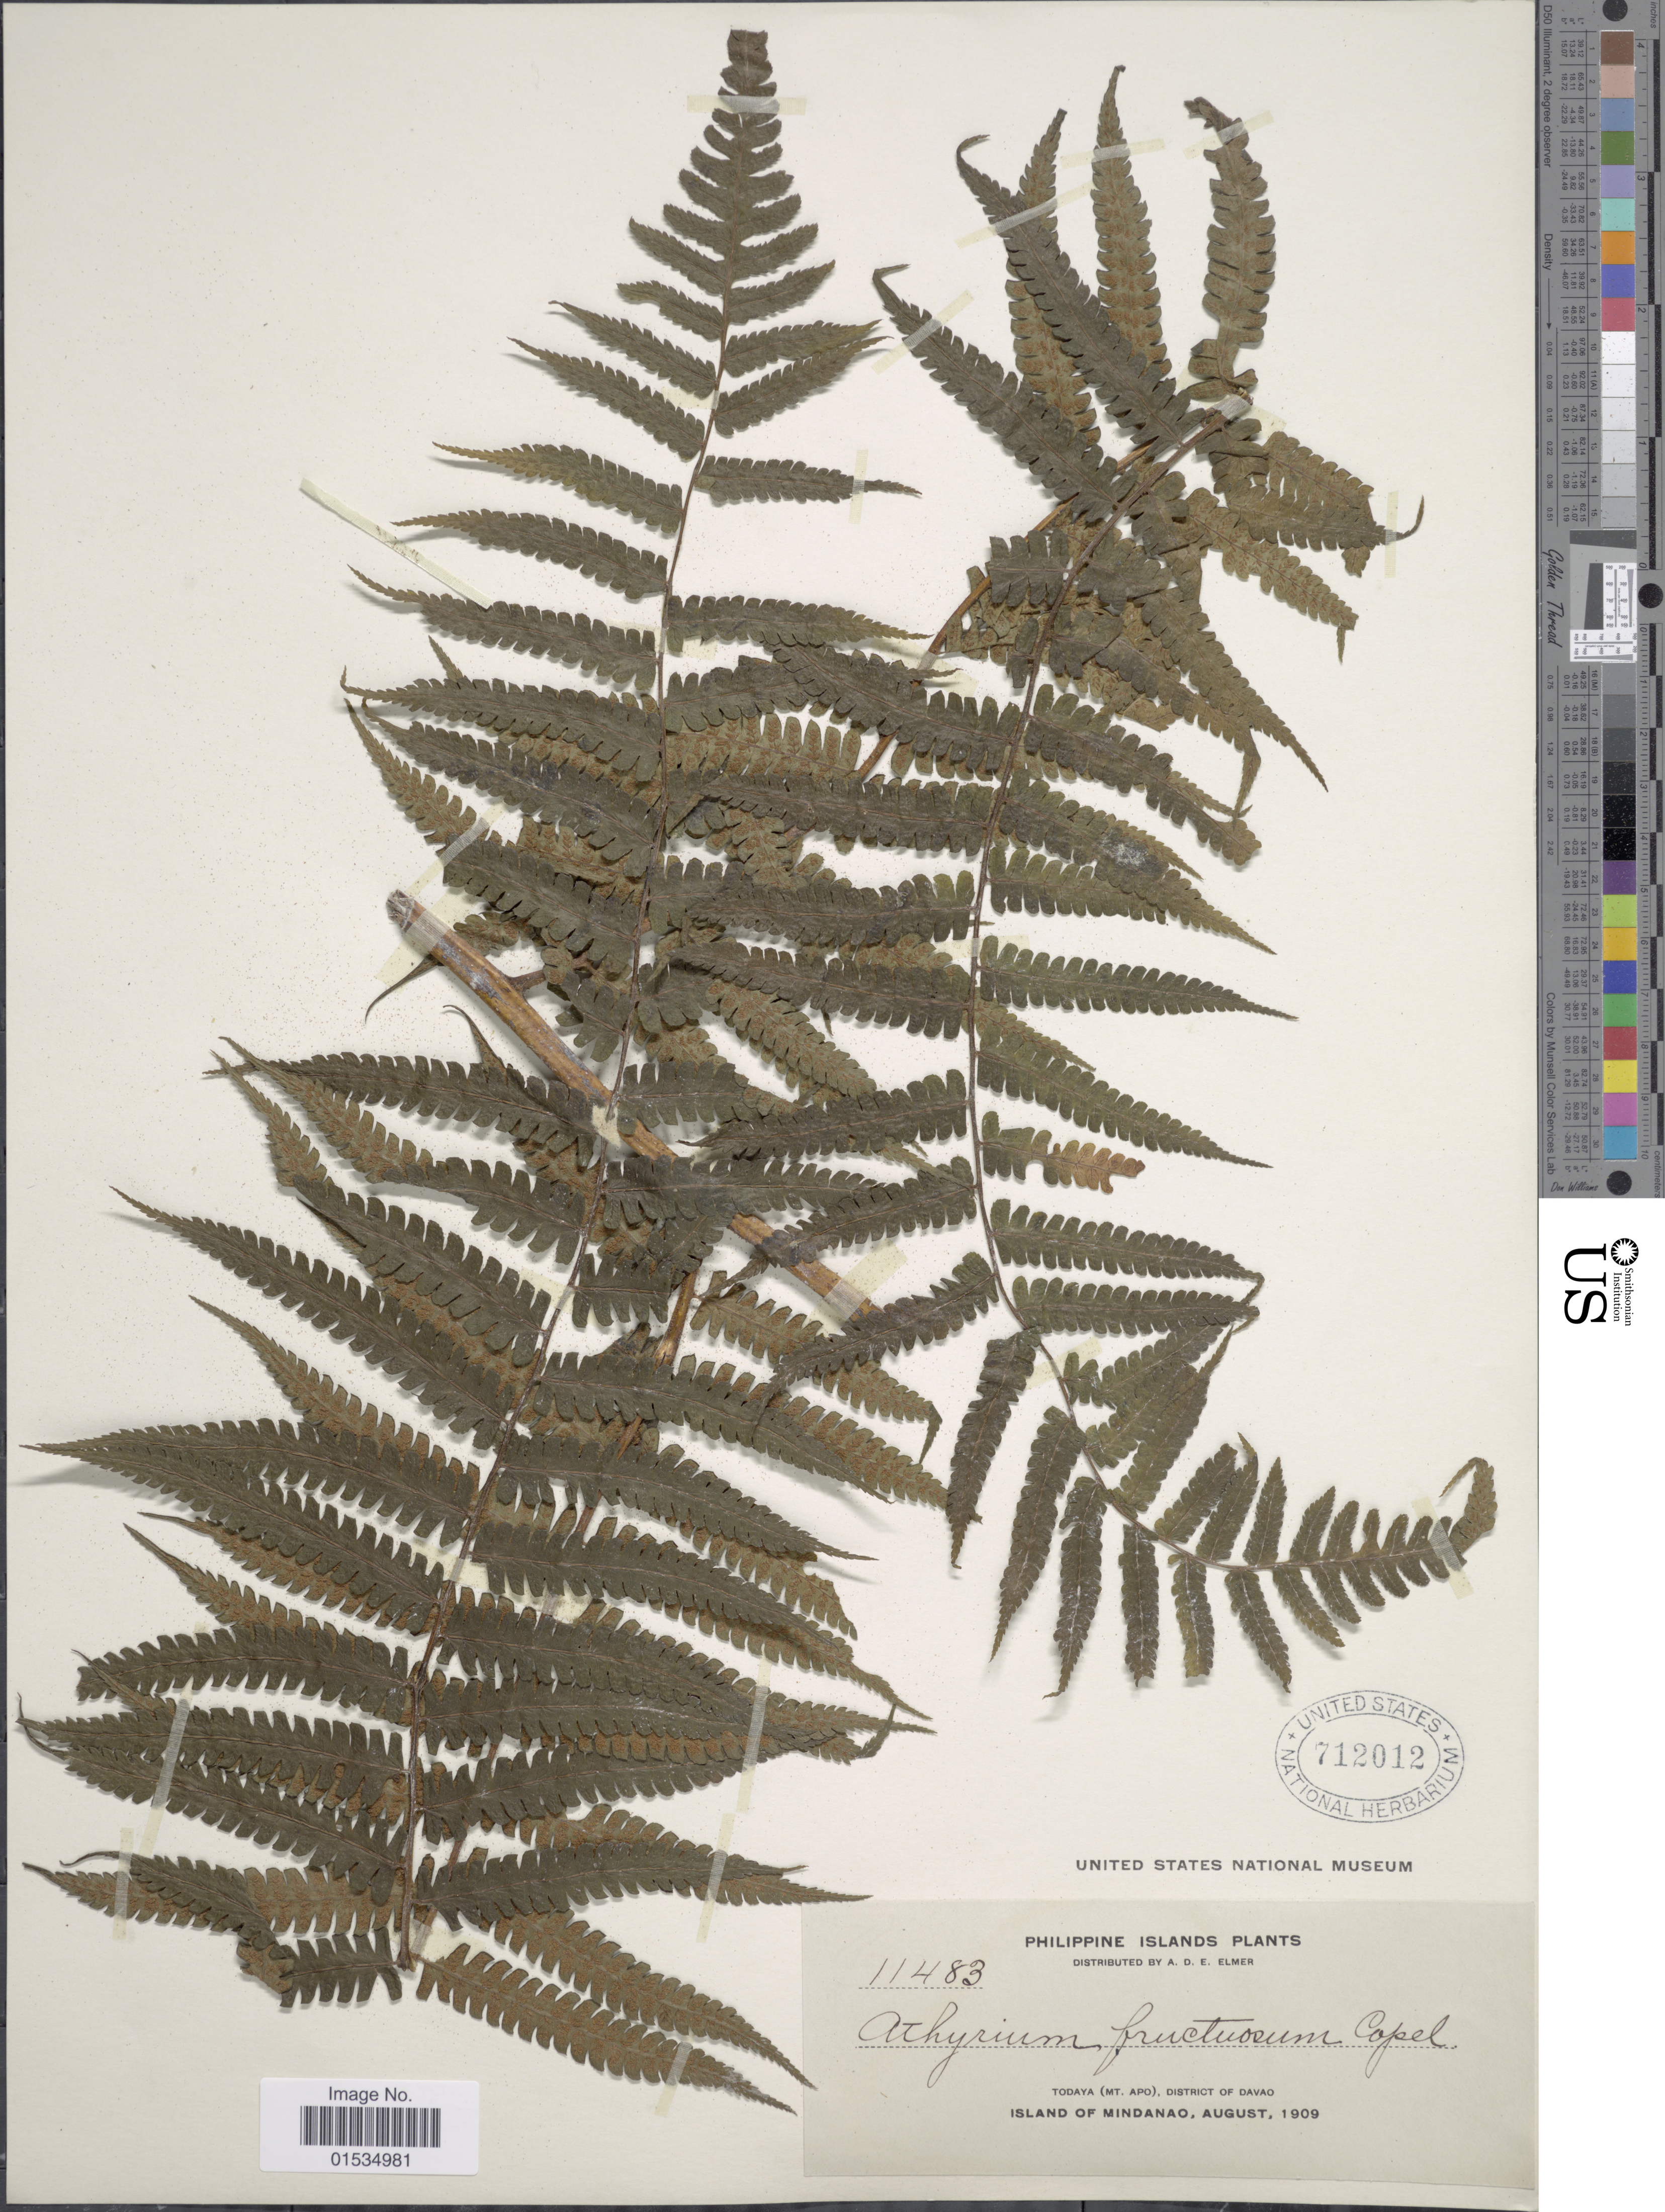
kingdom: Plantae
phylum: Tracheophyta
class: Polypodiopsida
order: Polypodiales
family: Athyriaceae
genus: Diplazium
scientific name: Diplazium fructuosum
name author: Copel.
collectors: A. D. E. Elmer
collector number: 11483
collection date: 1909-08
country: Philippines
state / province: Davao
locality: Todaya (Mt. Apo), Island of Mindanao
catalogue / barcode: US 712012